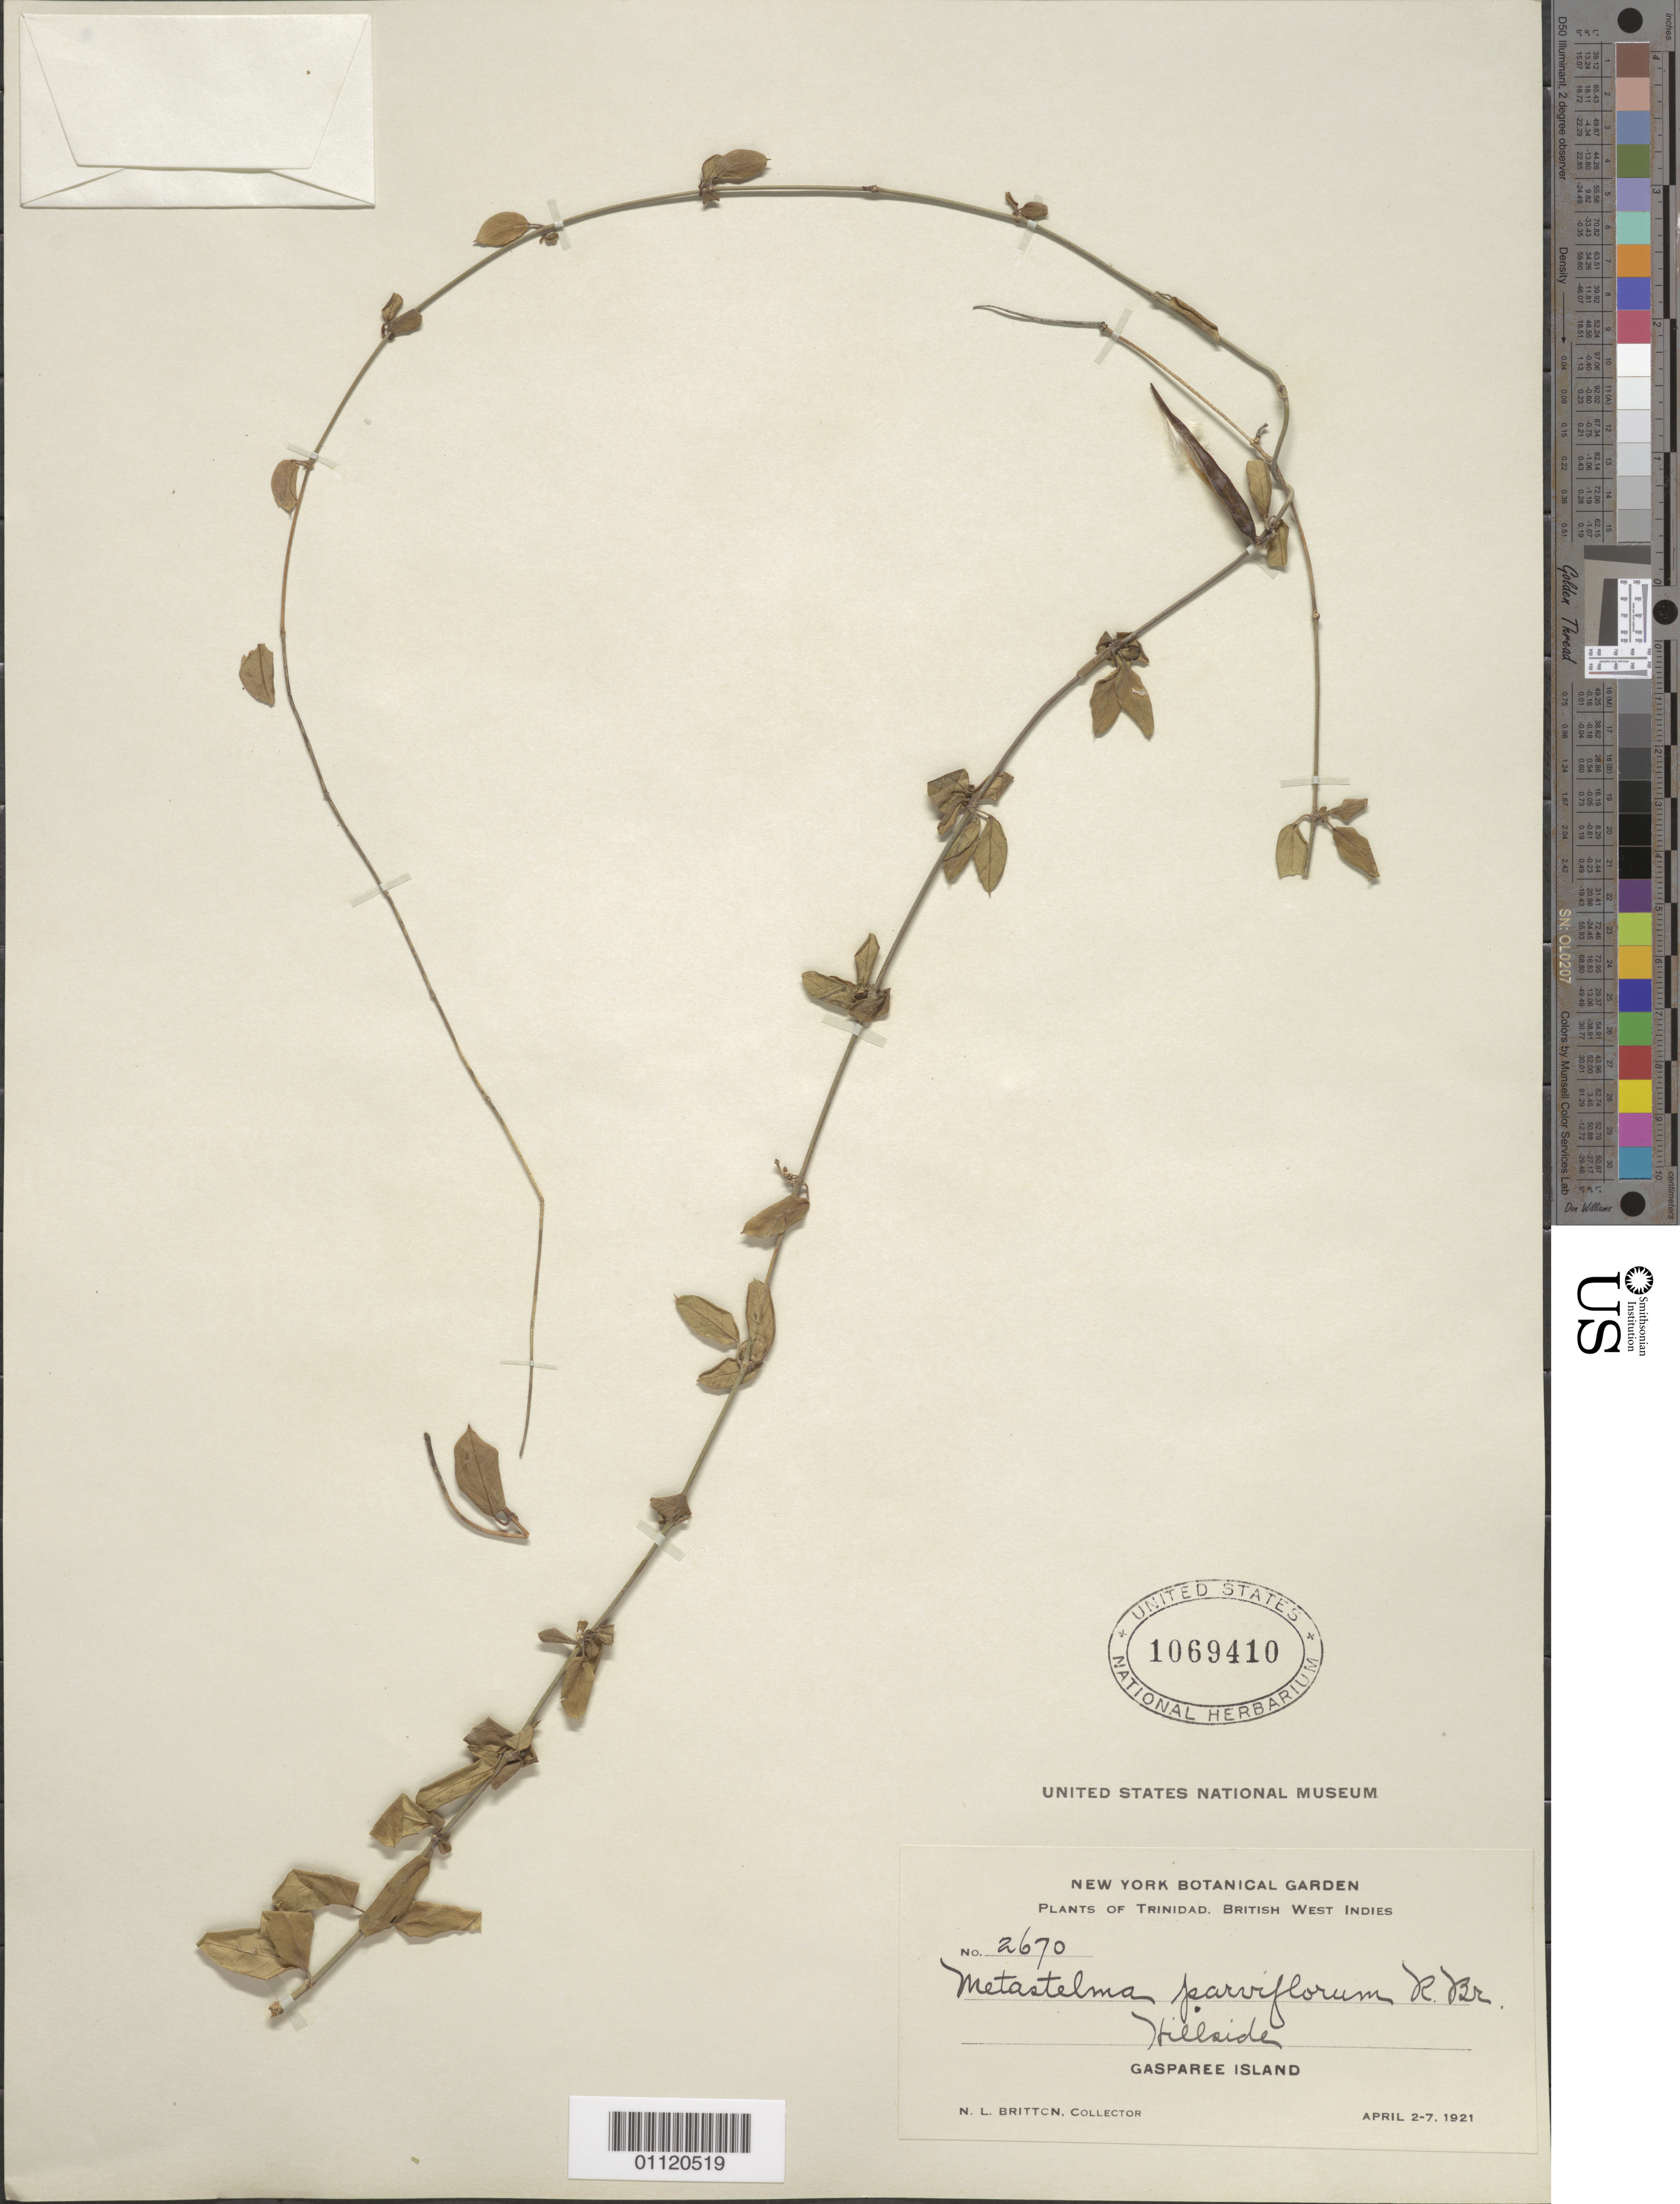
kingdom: Plantae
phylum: Tracheophyta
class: Magnoliopsida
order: Gentianales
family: Apocynaceae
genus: Metastelma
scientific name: Metastelma parviflorum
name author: (Sw.) Schult.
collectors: N. Britton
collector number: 2670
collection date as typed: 02 Apr 1921 to 07 Apr 1921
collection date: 1921-04-02/1921-04-07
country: Trinidad and Tobago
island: Trinidad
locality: Gasparee Island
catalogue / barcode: US 1069410